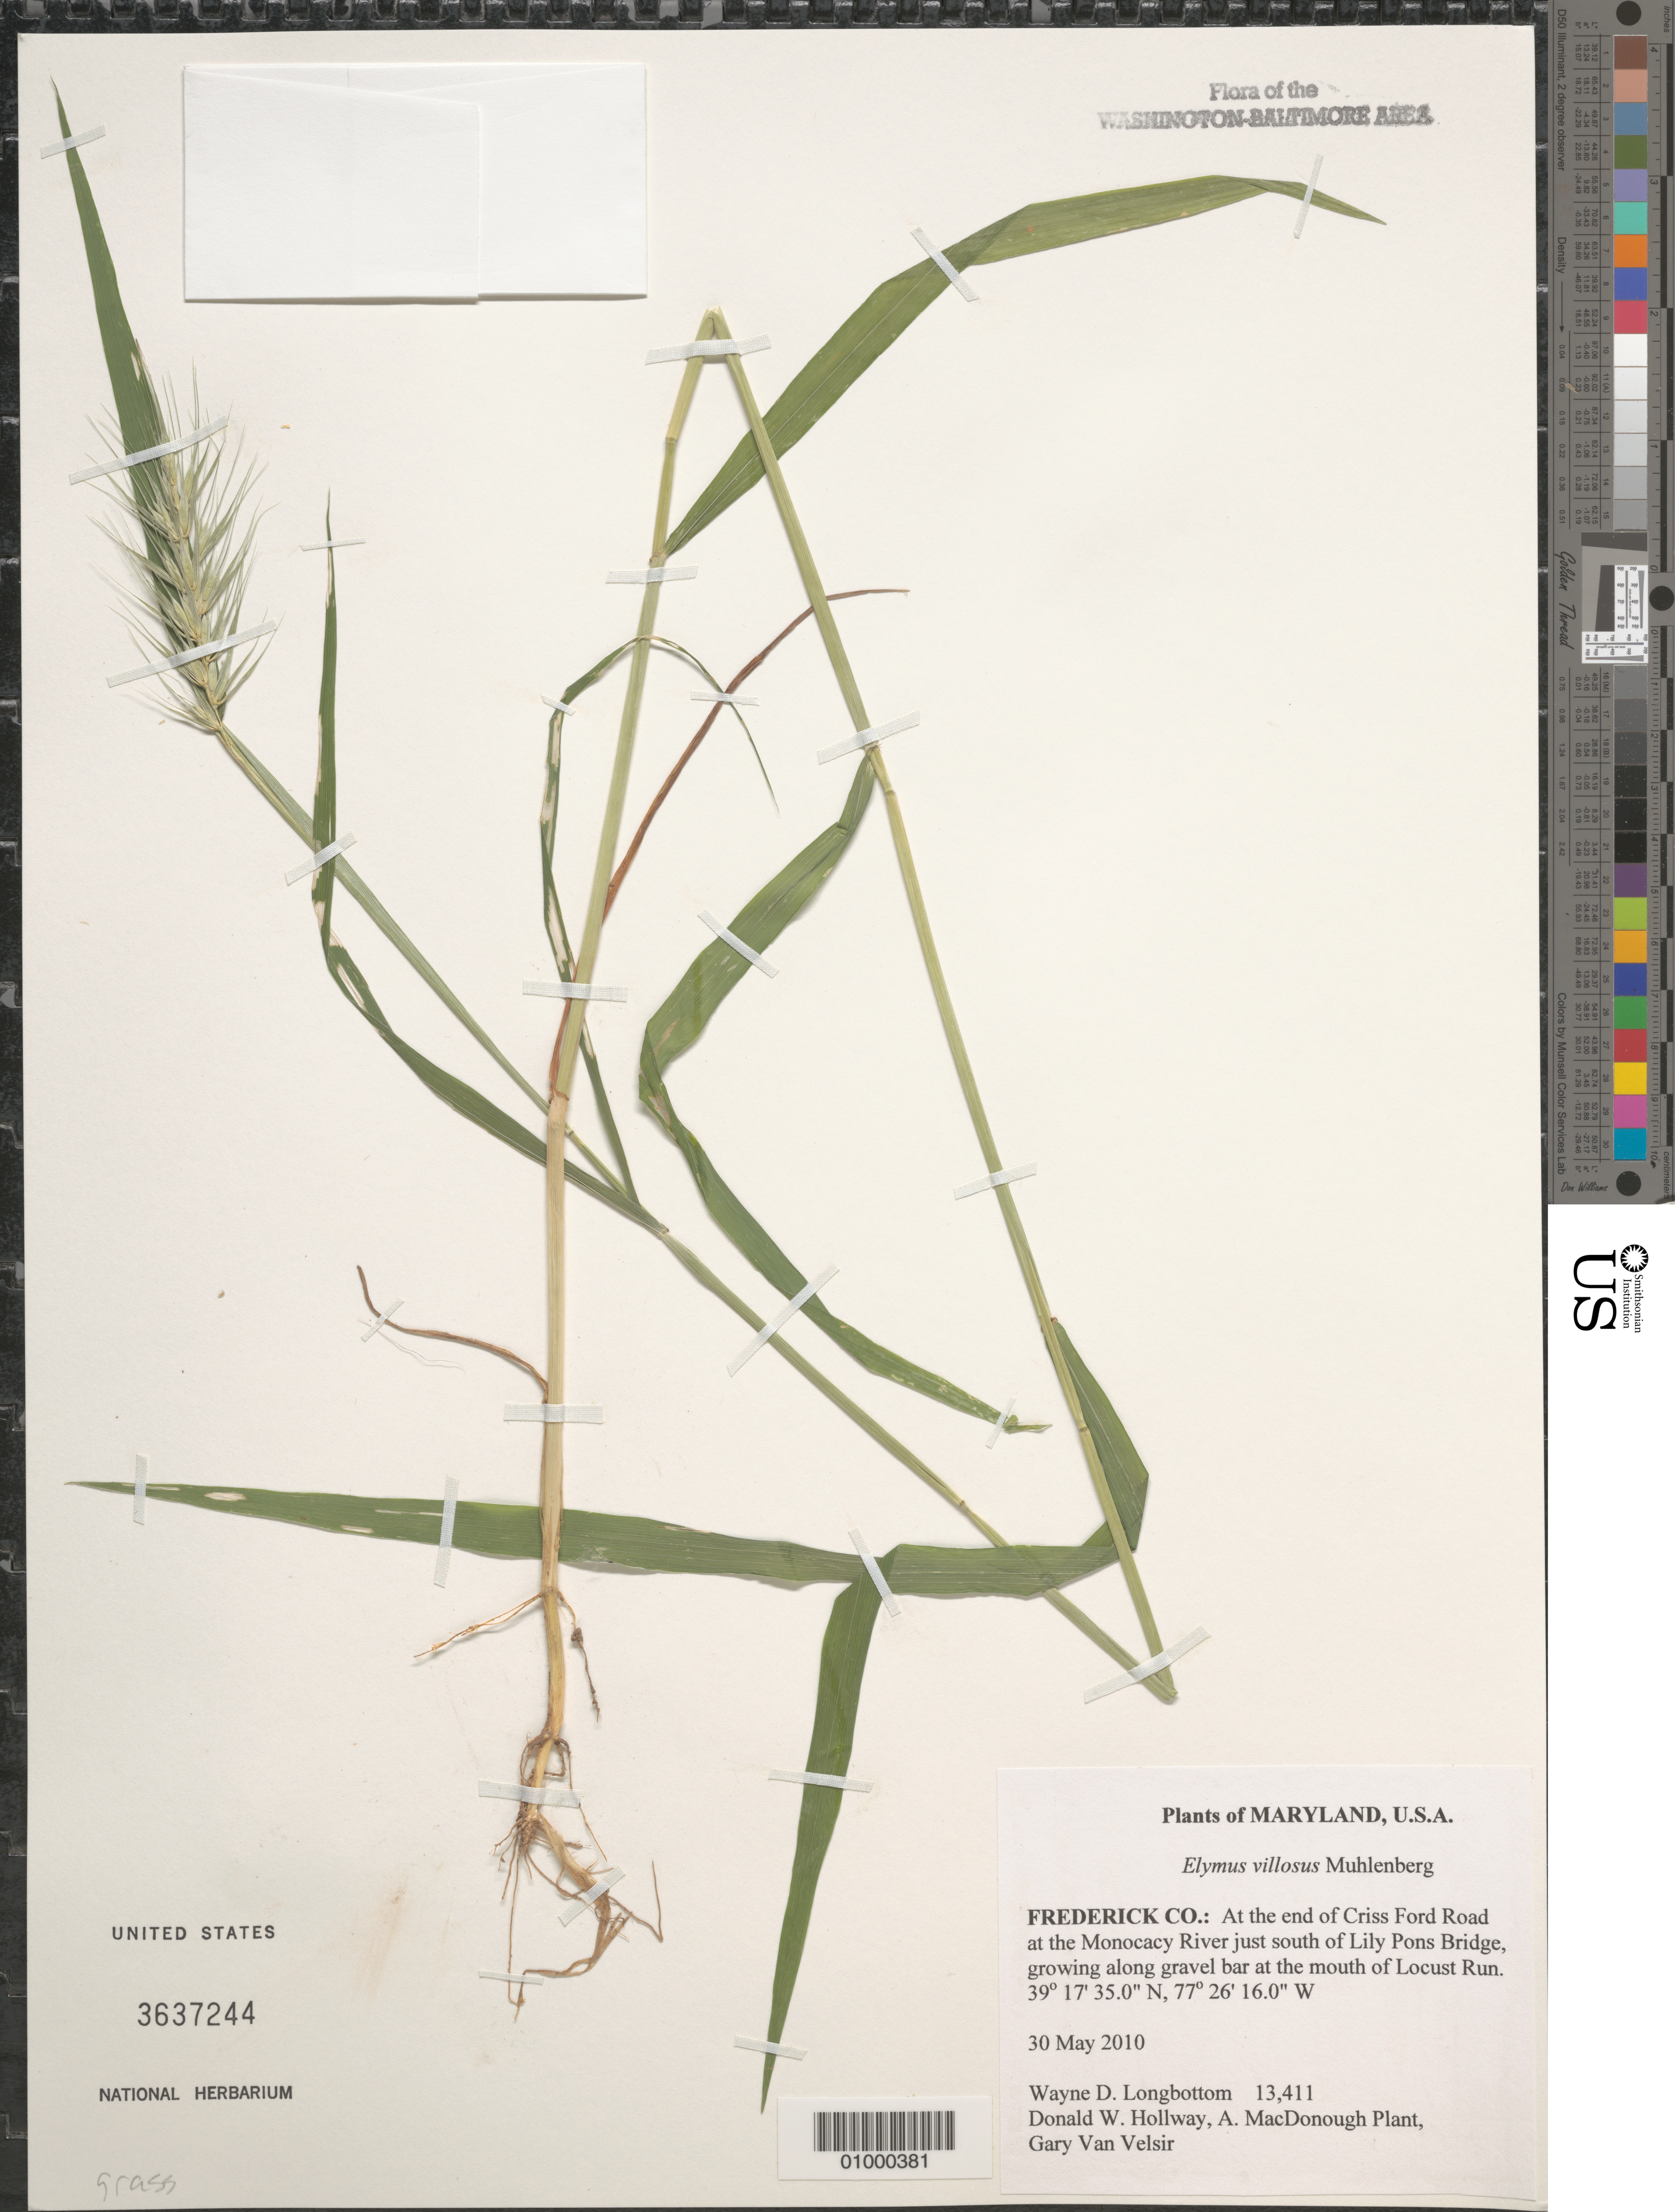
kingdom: Plantae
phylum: Tracheophyta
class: Liliopsida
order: Poales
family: Poaceae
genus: Elymus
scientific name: Elymus villosus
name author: Muhl. ex Willd.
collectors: W. D. Longbottom, D. Hollway, A. M. Plant & G. Van Velsir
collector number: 13411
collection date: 2010-05-30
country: United States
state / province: Maryland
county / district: Frederick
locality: At the end of Criss Ford Road at the Monocacy River just south of Lily Pons Bridge, growing along roadside embankment along Locust Run.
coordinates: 39 17 36.7 N, 76 26 19.4 W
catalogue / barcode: US 3637244